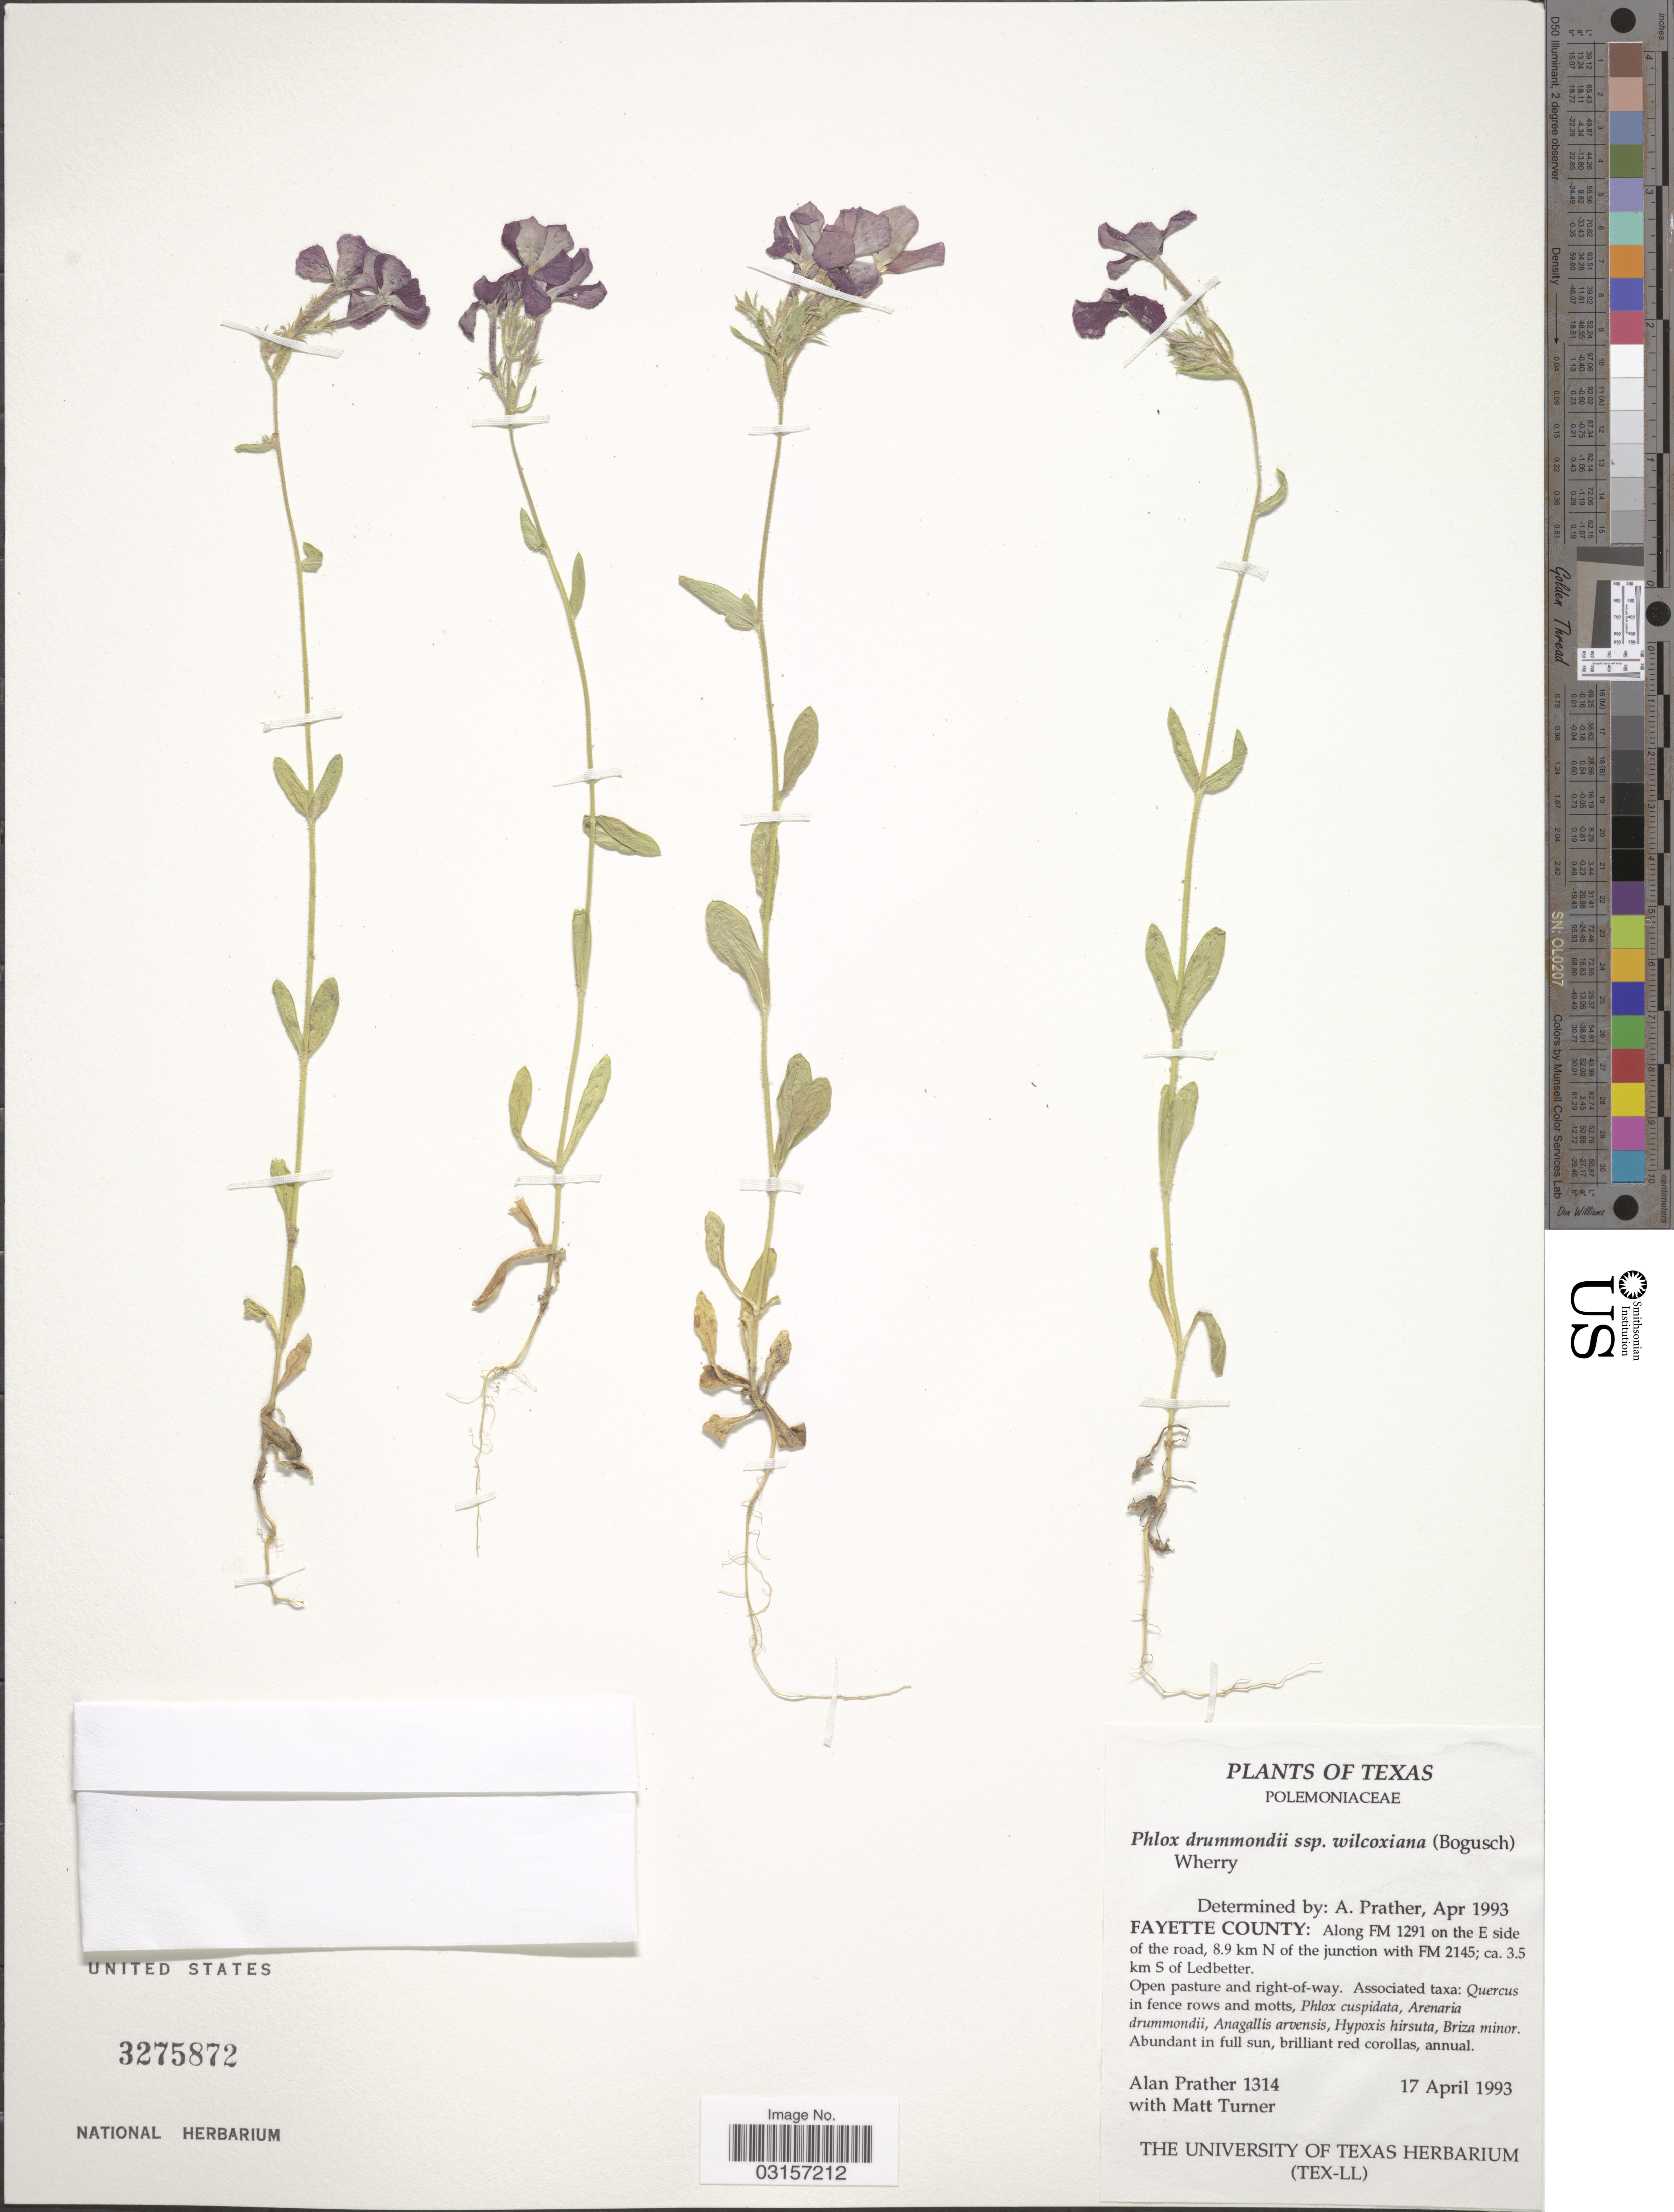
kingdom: Plantae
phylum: Tracheophyta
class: Magnoliopsida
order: Ericales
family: Polemoniaceae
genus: Phlox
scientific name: Phlox drummondii subsp. wilcoxiana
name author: Wherry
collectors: L. A. Prather & M. W. Turner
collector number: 1314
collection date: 1993-04-17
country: United States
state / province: Texas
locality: Fayette County: Along FM 1291 on the E side of the road, 8.9 km N of the junction with FM 2145; ca. 3.5 km S of Ledbetter.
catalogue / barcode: US 3275872